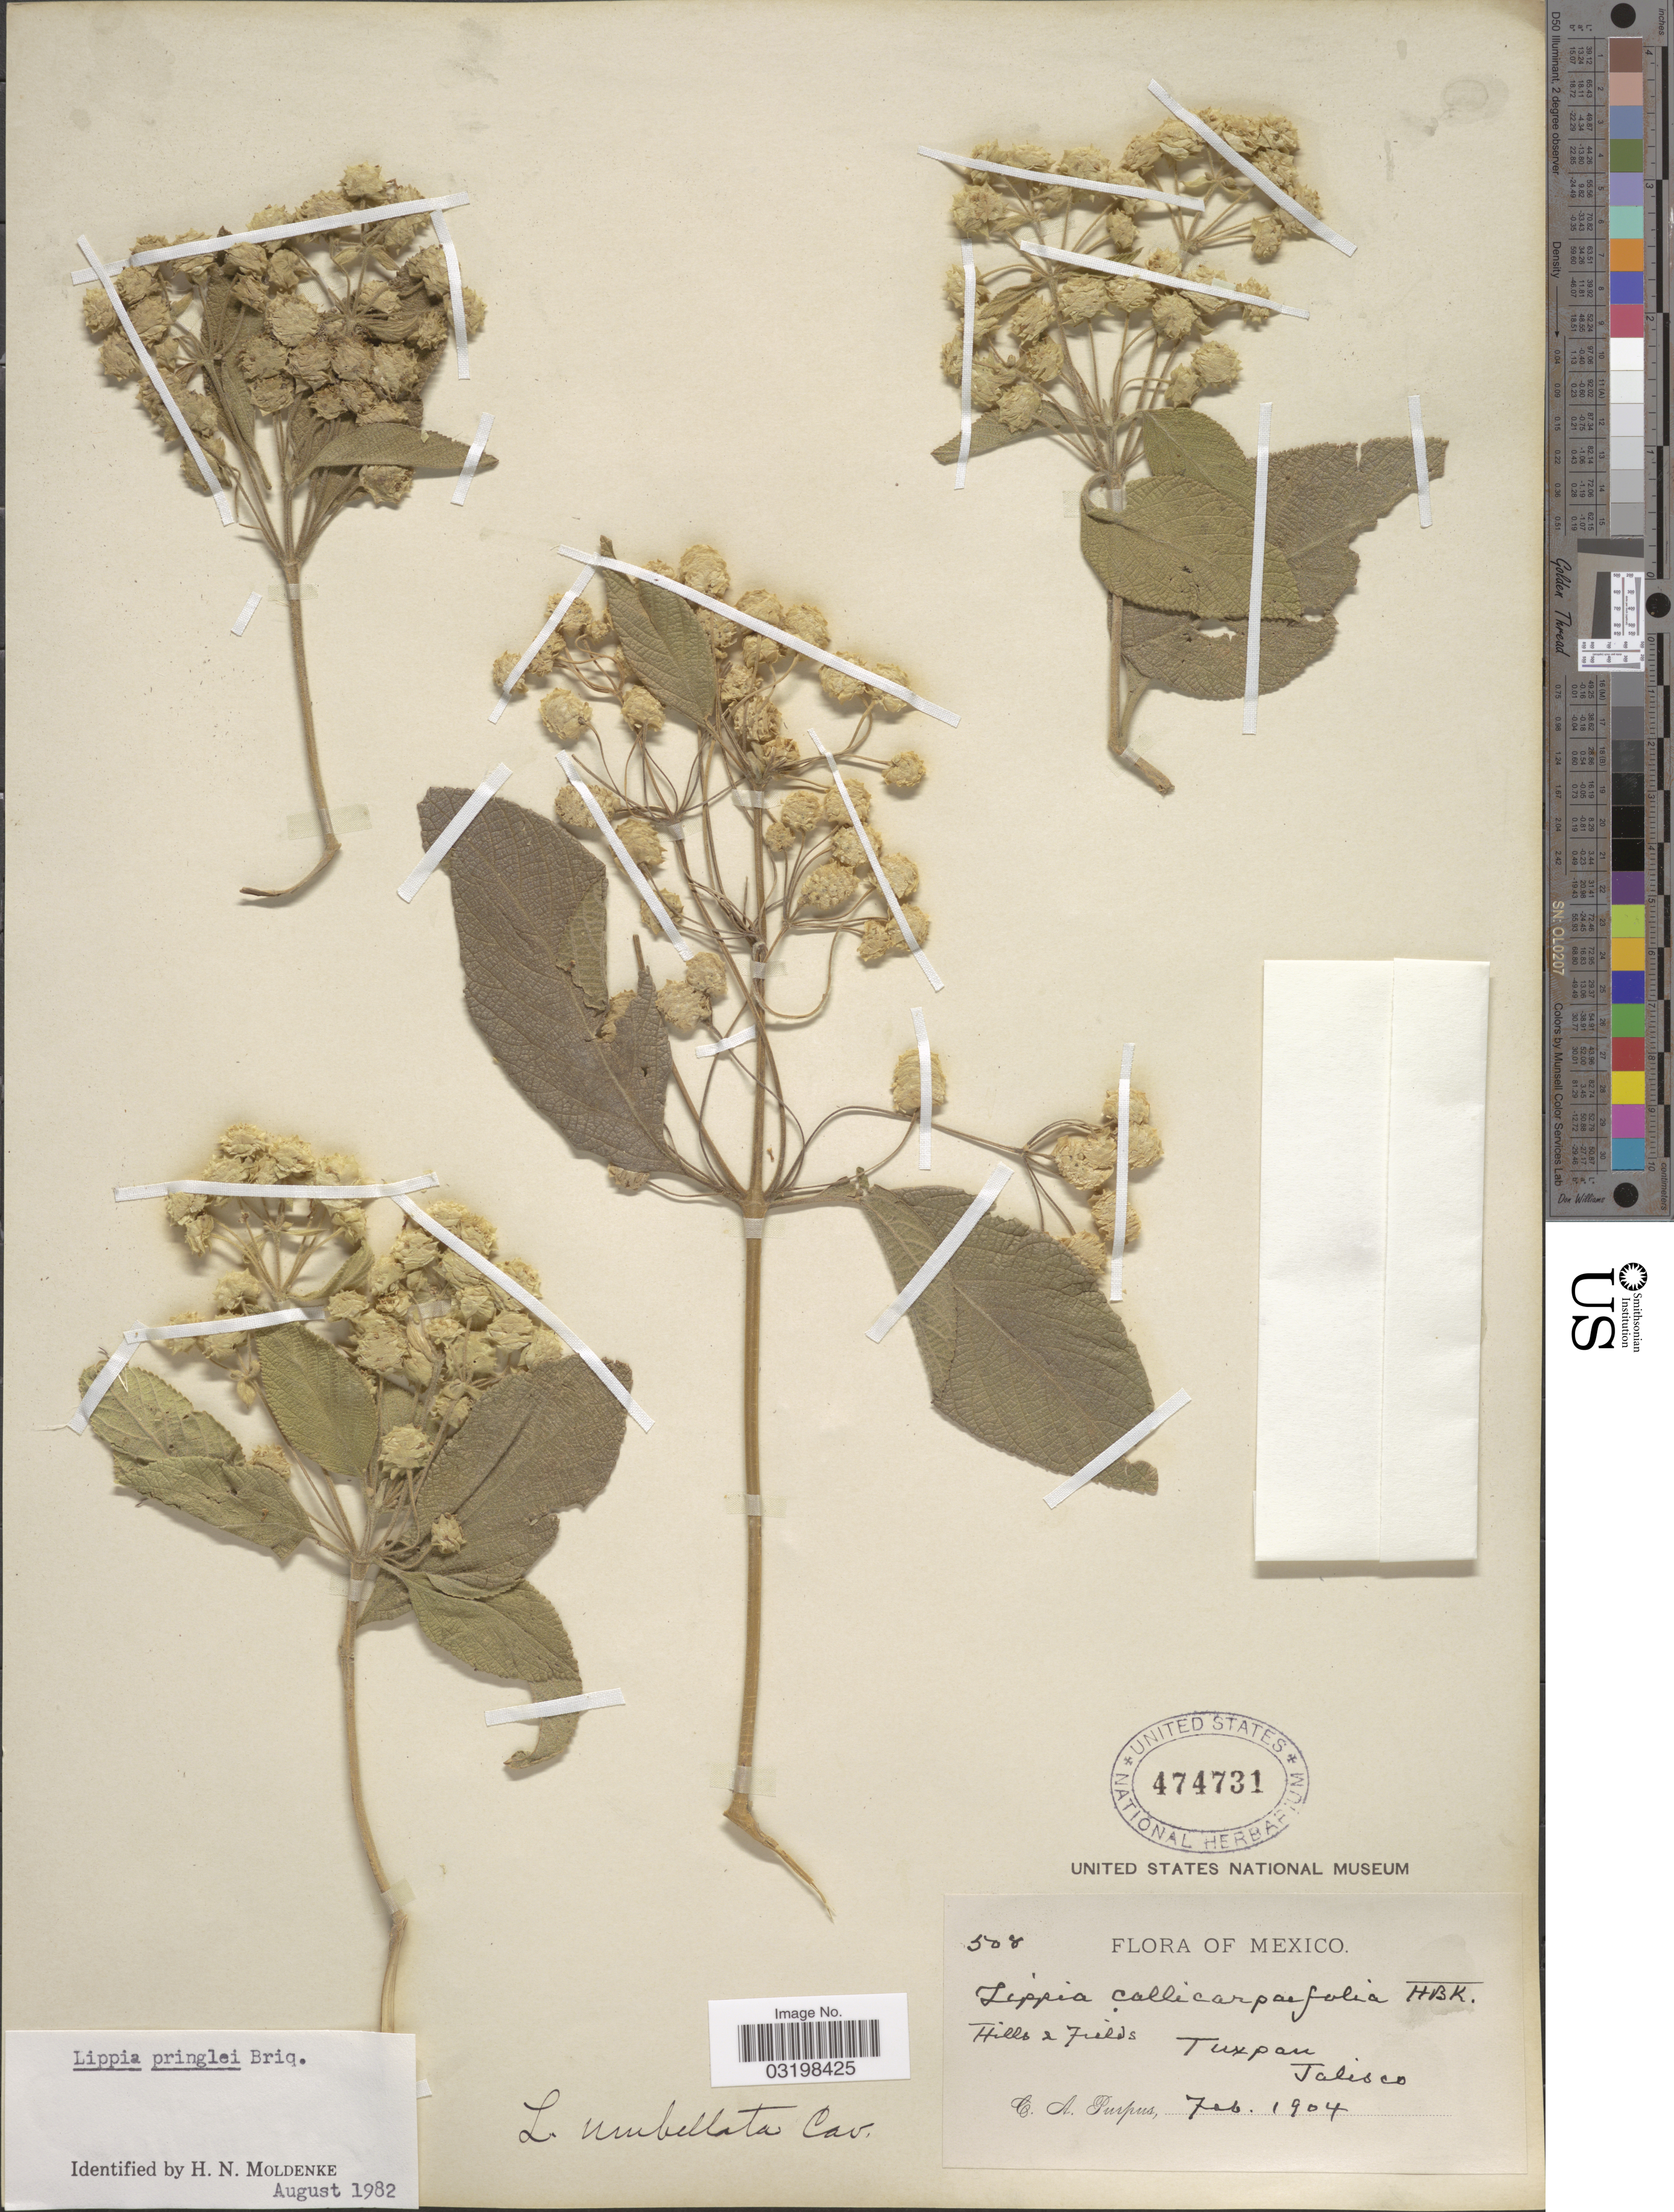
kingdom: Plantae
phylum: Tracheophyta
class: Magnoliopsida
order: Lamiales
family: Verbenaceae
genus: Lippia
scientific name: Lippia umbellata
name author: Cav.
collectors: C. A. Purpus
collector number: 508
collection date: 1904-02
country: Mexico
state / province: Jalisco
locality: Hills & Fields Tuxpan.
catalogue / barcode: US 474731